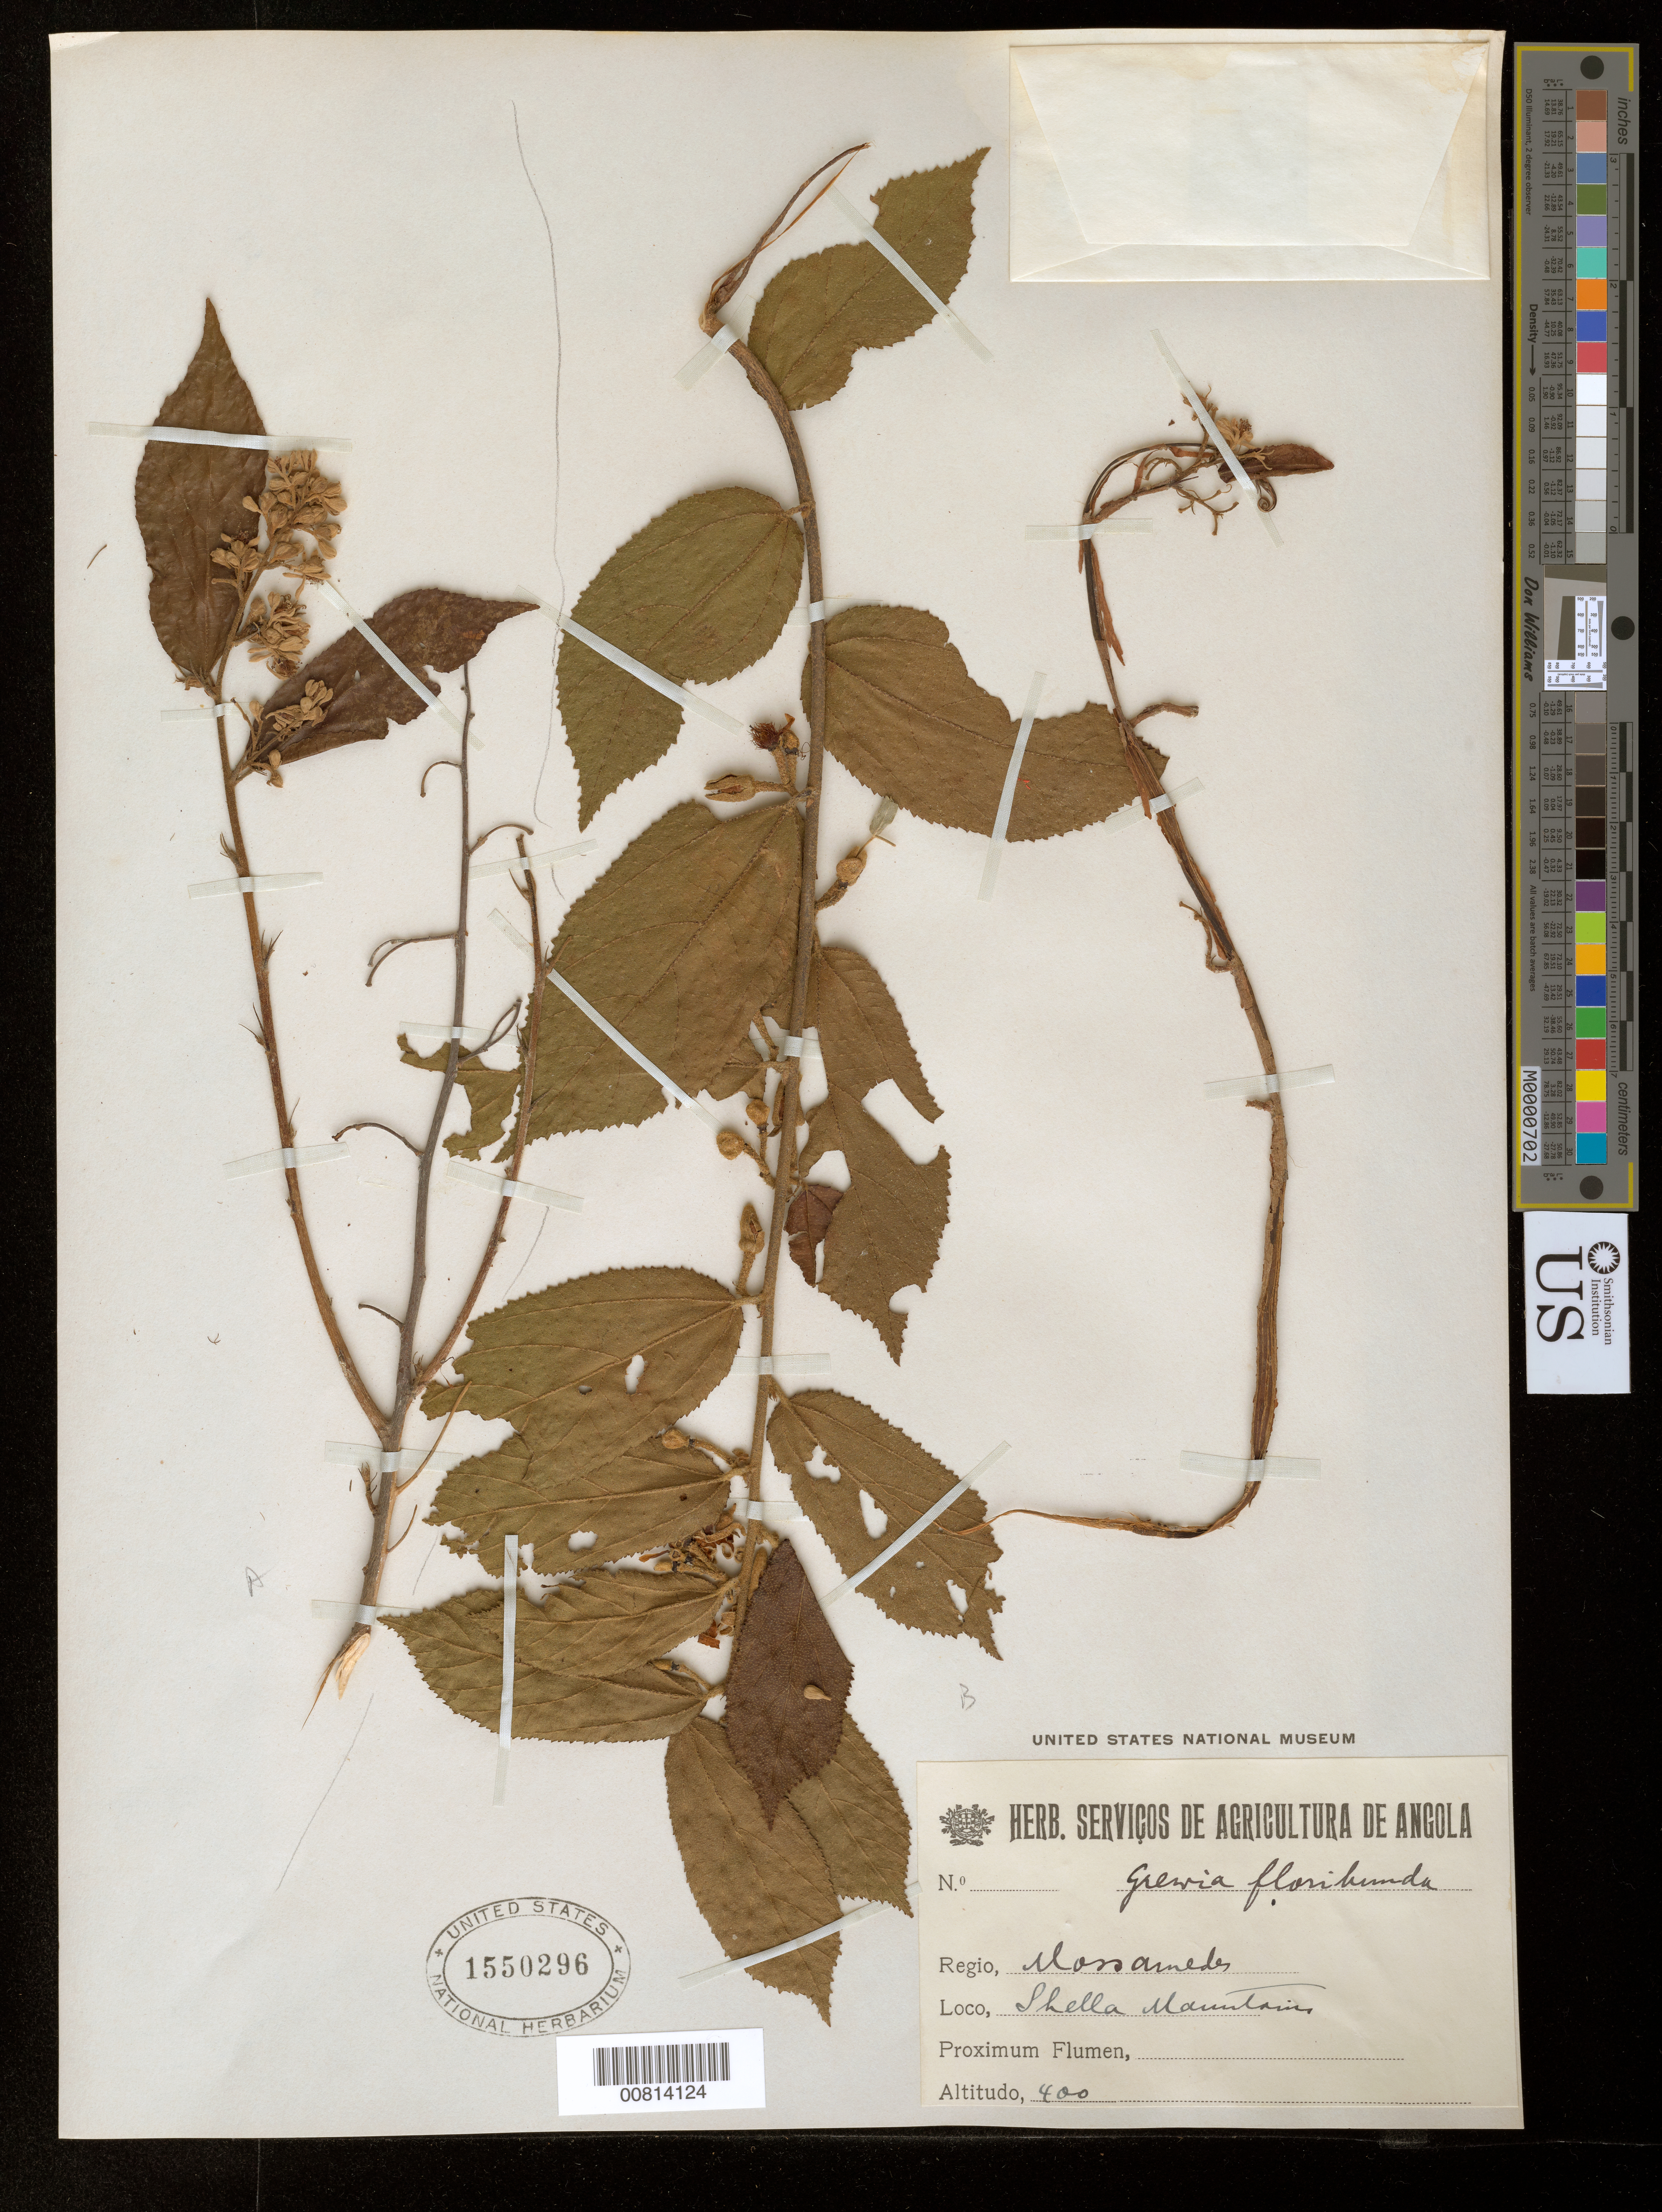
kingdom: Plantae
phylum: Tracheophyta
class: Magnoliopsida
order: Malvales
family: Malvaceae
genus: Microcos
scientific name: Microcos floribunda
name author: (Mast.) Burret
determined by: Dorr, L. J., (BOT), Smithsonian Institution - National Museum of Natural History (UNITED STATES)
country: Angola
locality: Regio Mossamedes, Shella Mountains.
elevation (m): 400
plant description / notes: Two specimens on one sheet: A. Microcos floribunda (Mast.) Burrat B. Grewia sp. det. L.J. Dorr (US) 2016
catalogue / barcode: US 1550296